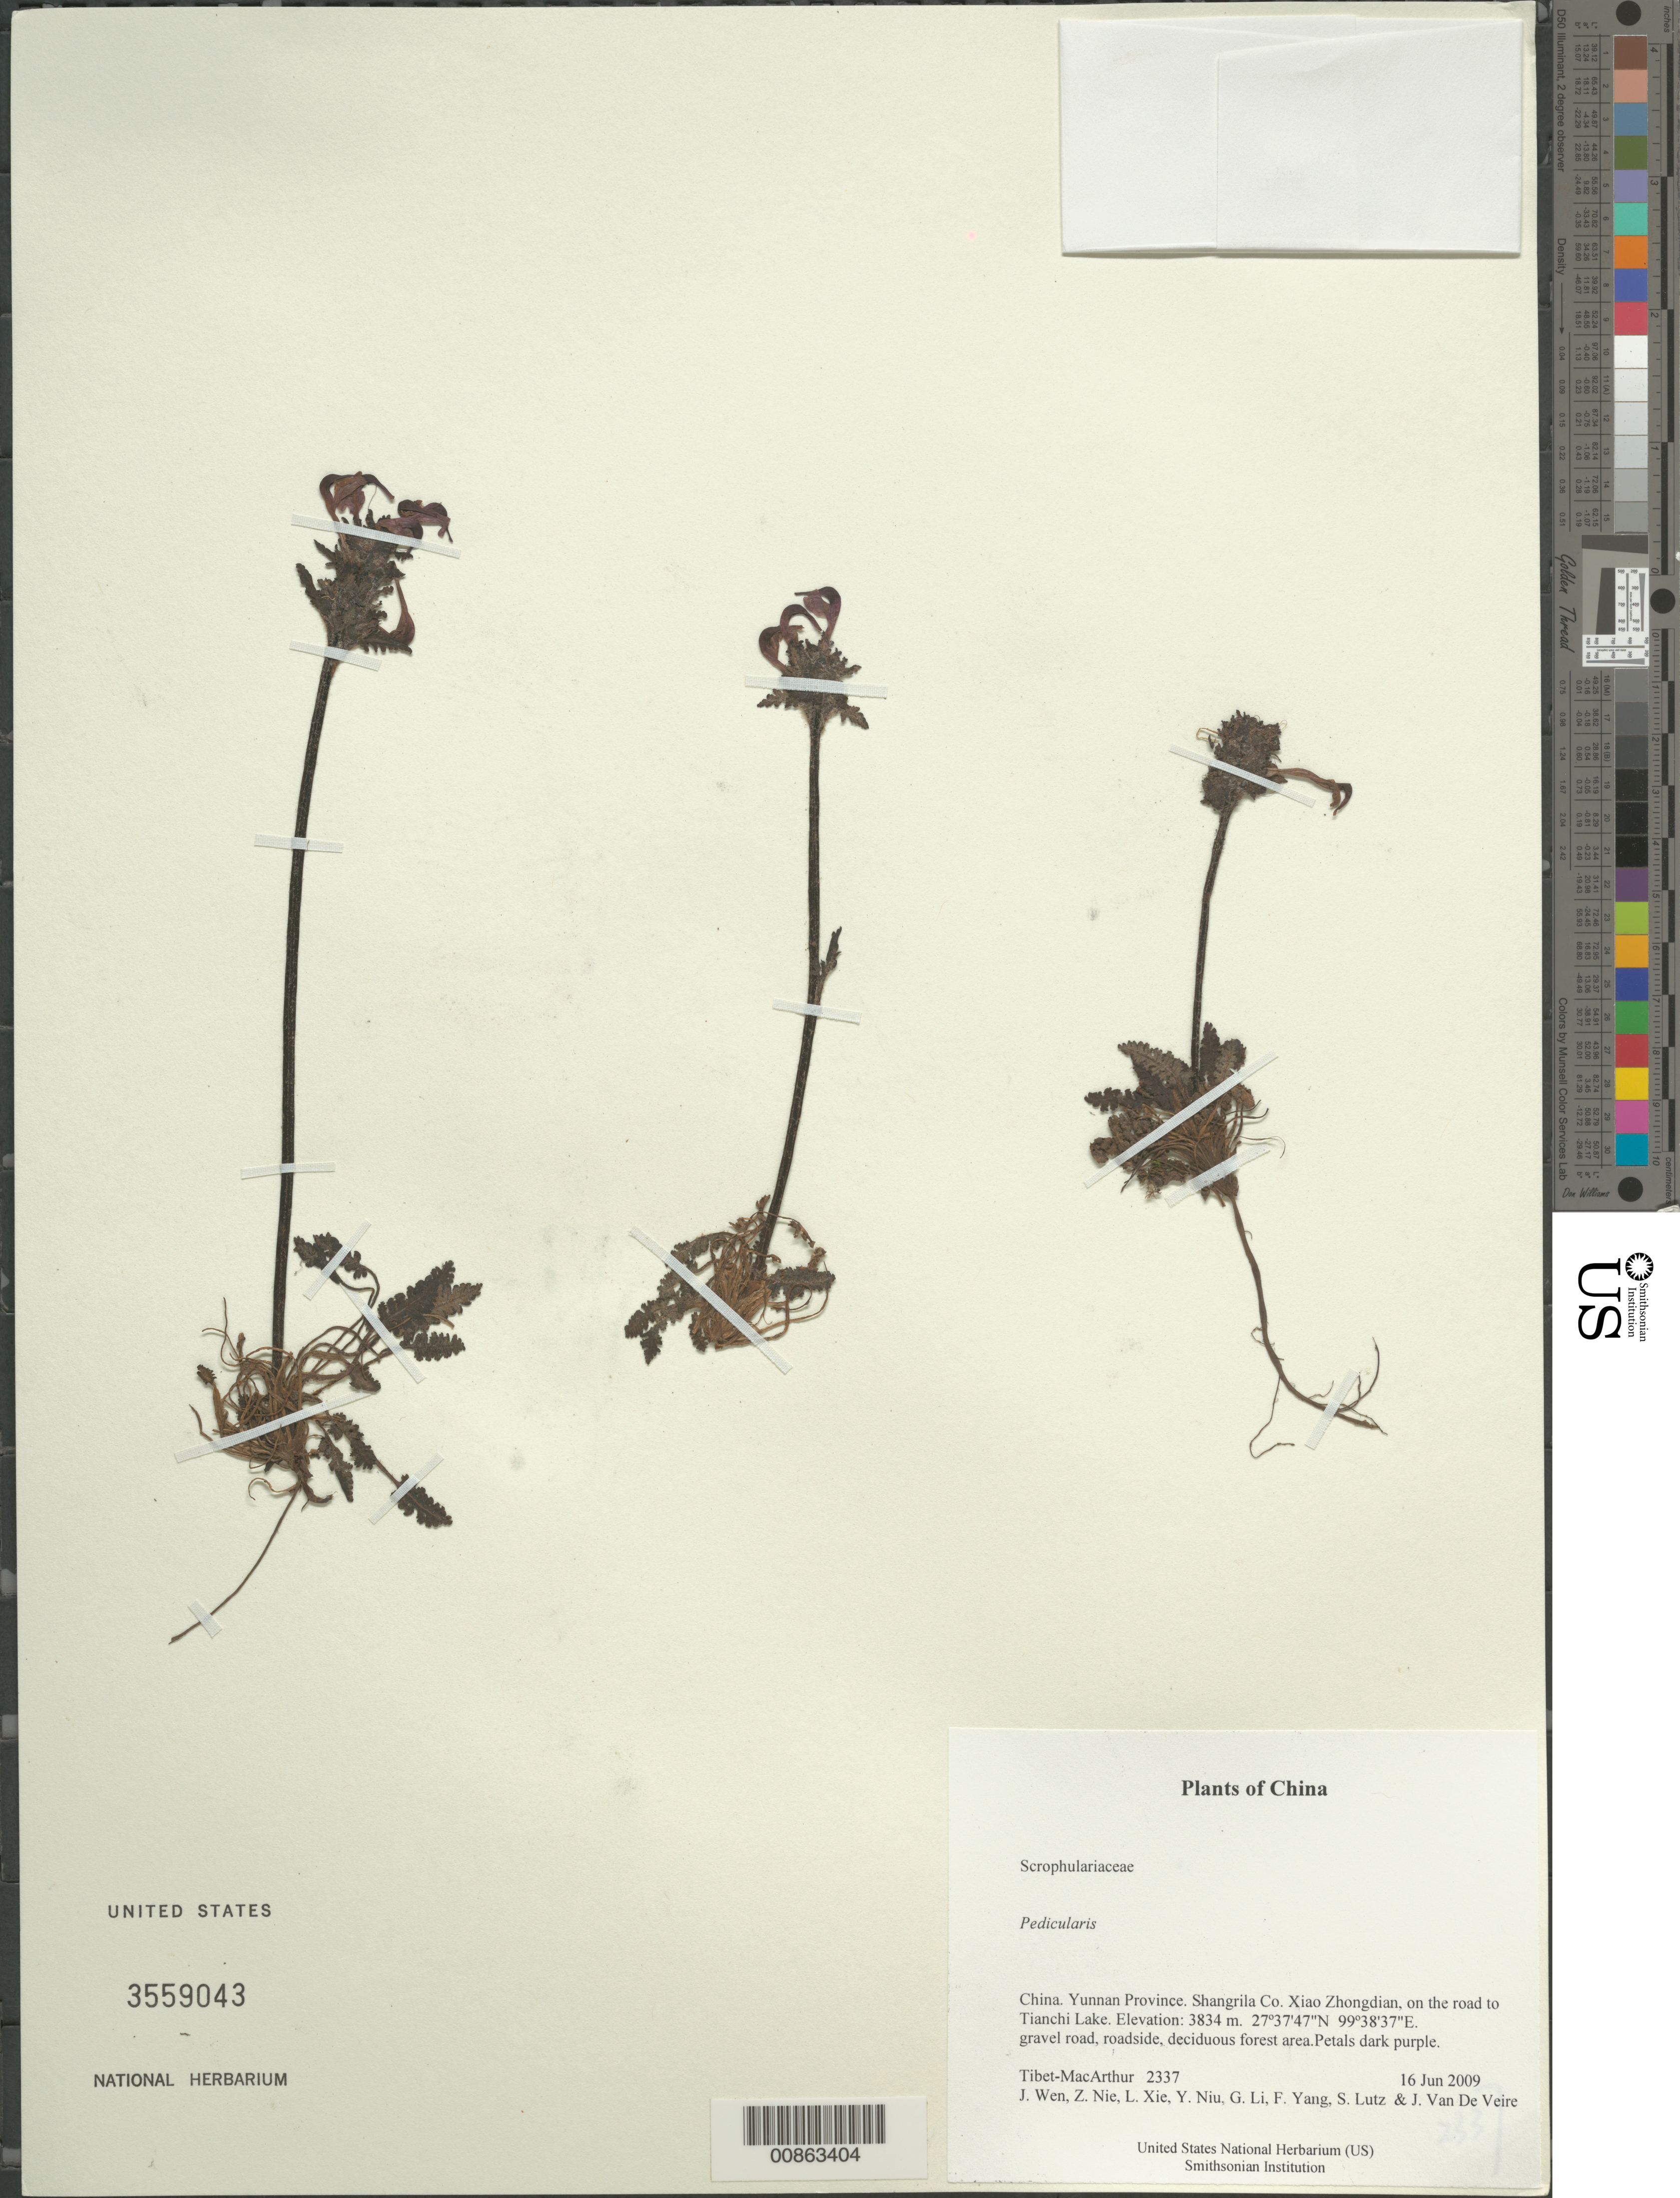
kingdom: Plantae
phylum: Tracheophyta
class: Magnoliopsida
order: Lamiales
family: Orobanchaceae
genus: Pedicularis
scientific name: Pedicularis sp.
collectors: Tibet-MacArthur, J. Wen, Z. Nie, L. Xie, Y. Niu, G. Li, F. Yang, S. Lutz & J. Van De Veire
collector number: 2337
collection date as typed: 16 Jun 2009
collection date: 2009-06-16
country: China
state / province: Yunnan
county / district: Shangrila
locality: Xiao Zhongdian, on the road to Tianchi Lake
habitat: gravel road, roadside, deciduous forest area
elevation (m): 3834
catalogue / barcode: US 3559043